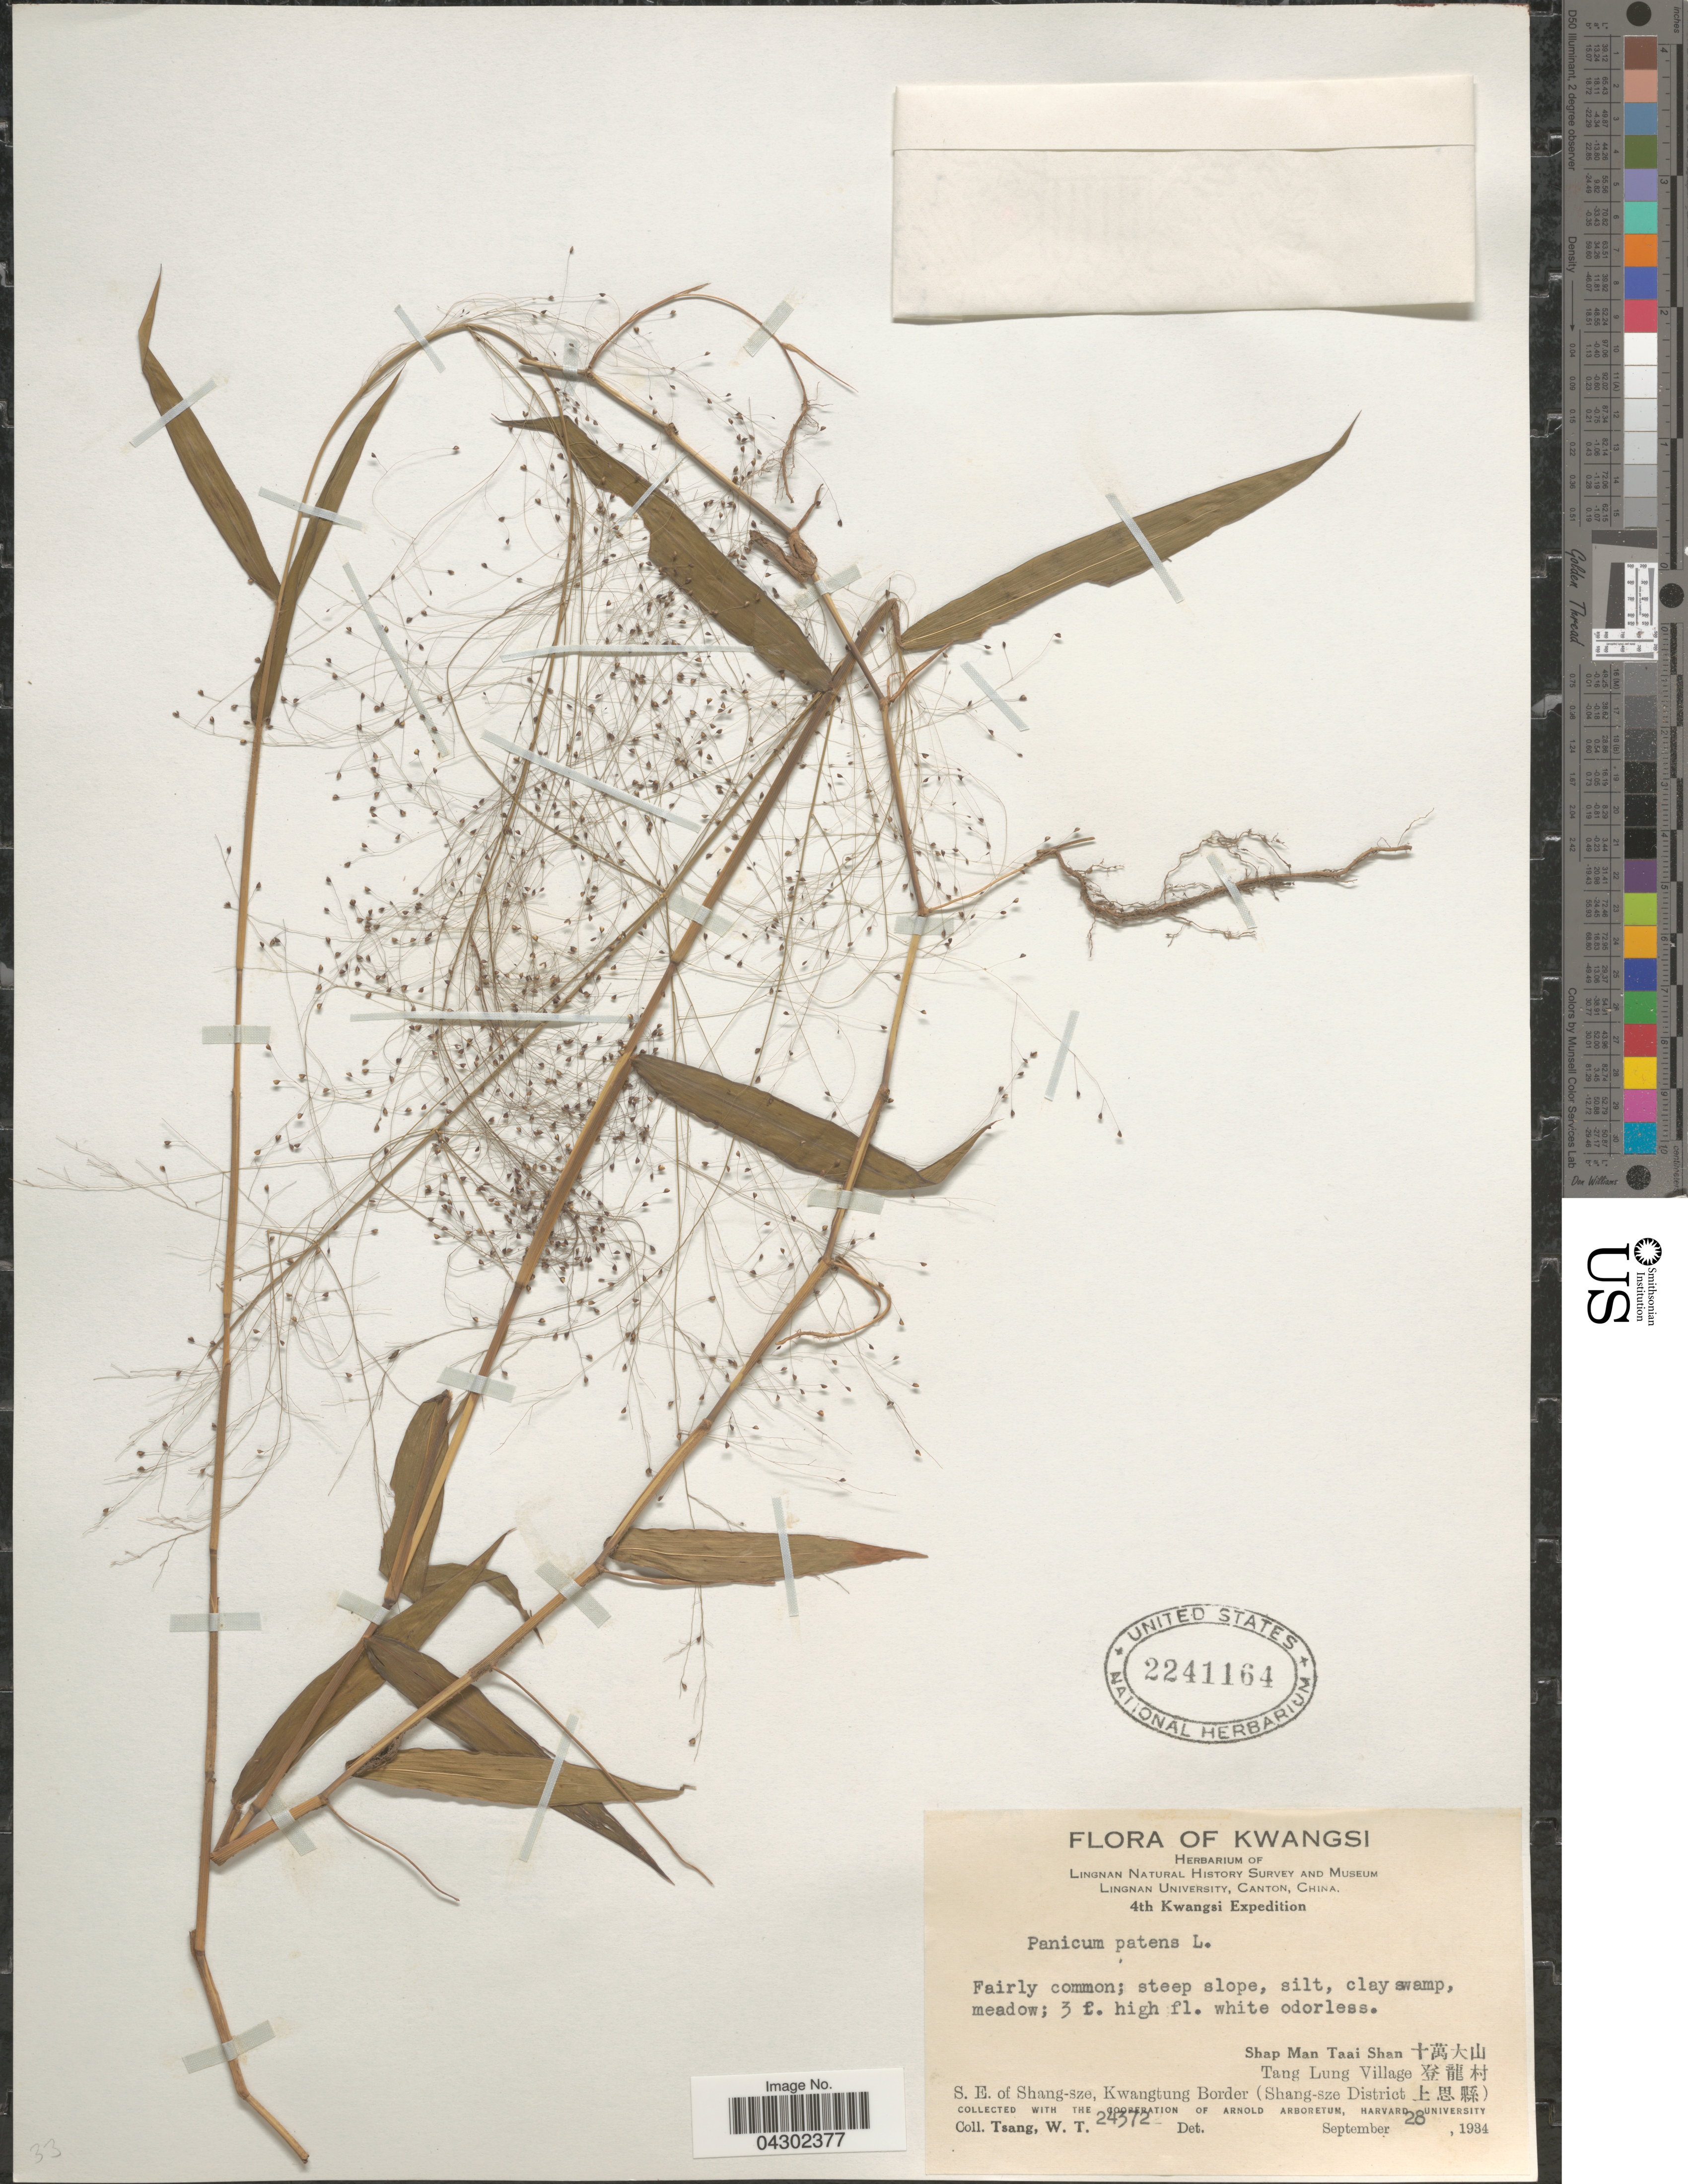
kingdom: Plantae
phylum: Tracheophyta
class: Liliopsida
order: Poales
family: Poaceae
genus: Panicum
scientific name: Panicum sp.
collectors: W. T. Tsang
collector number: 24372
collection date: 1934-09-28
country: China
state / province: Guangxi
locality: Kwangsi. Lingnan Natural History Survey. 4th Kwangsi Expedition. Shap Man Taai Shan X. Tang Lung Village X. S. E. of Shang-sze, Kwangtung Border (Shang-sze District X).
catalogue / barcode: US 2241164